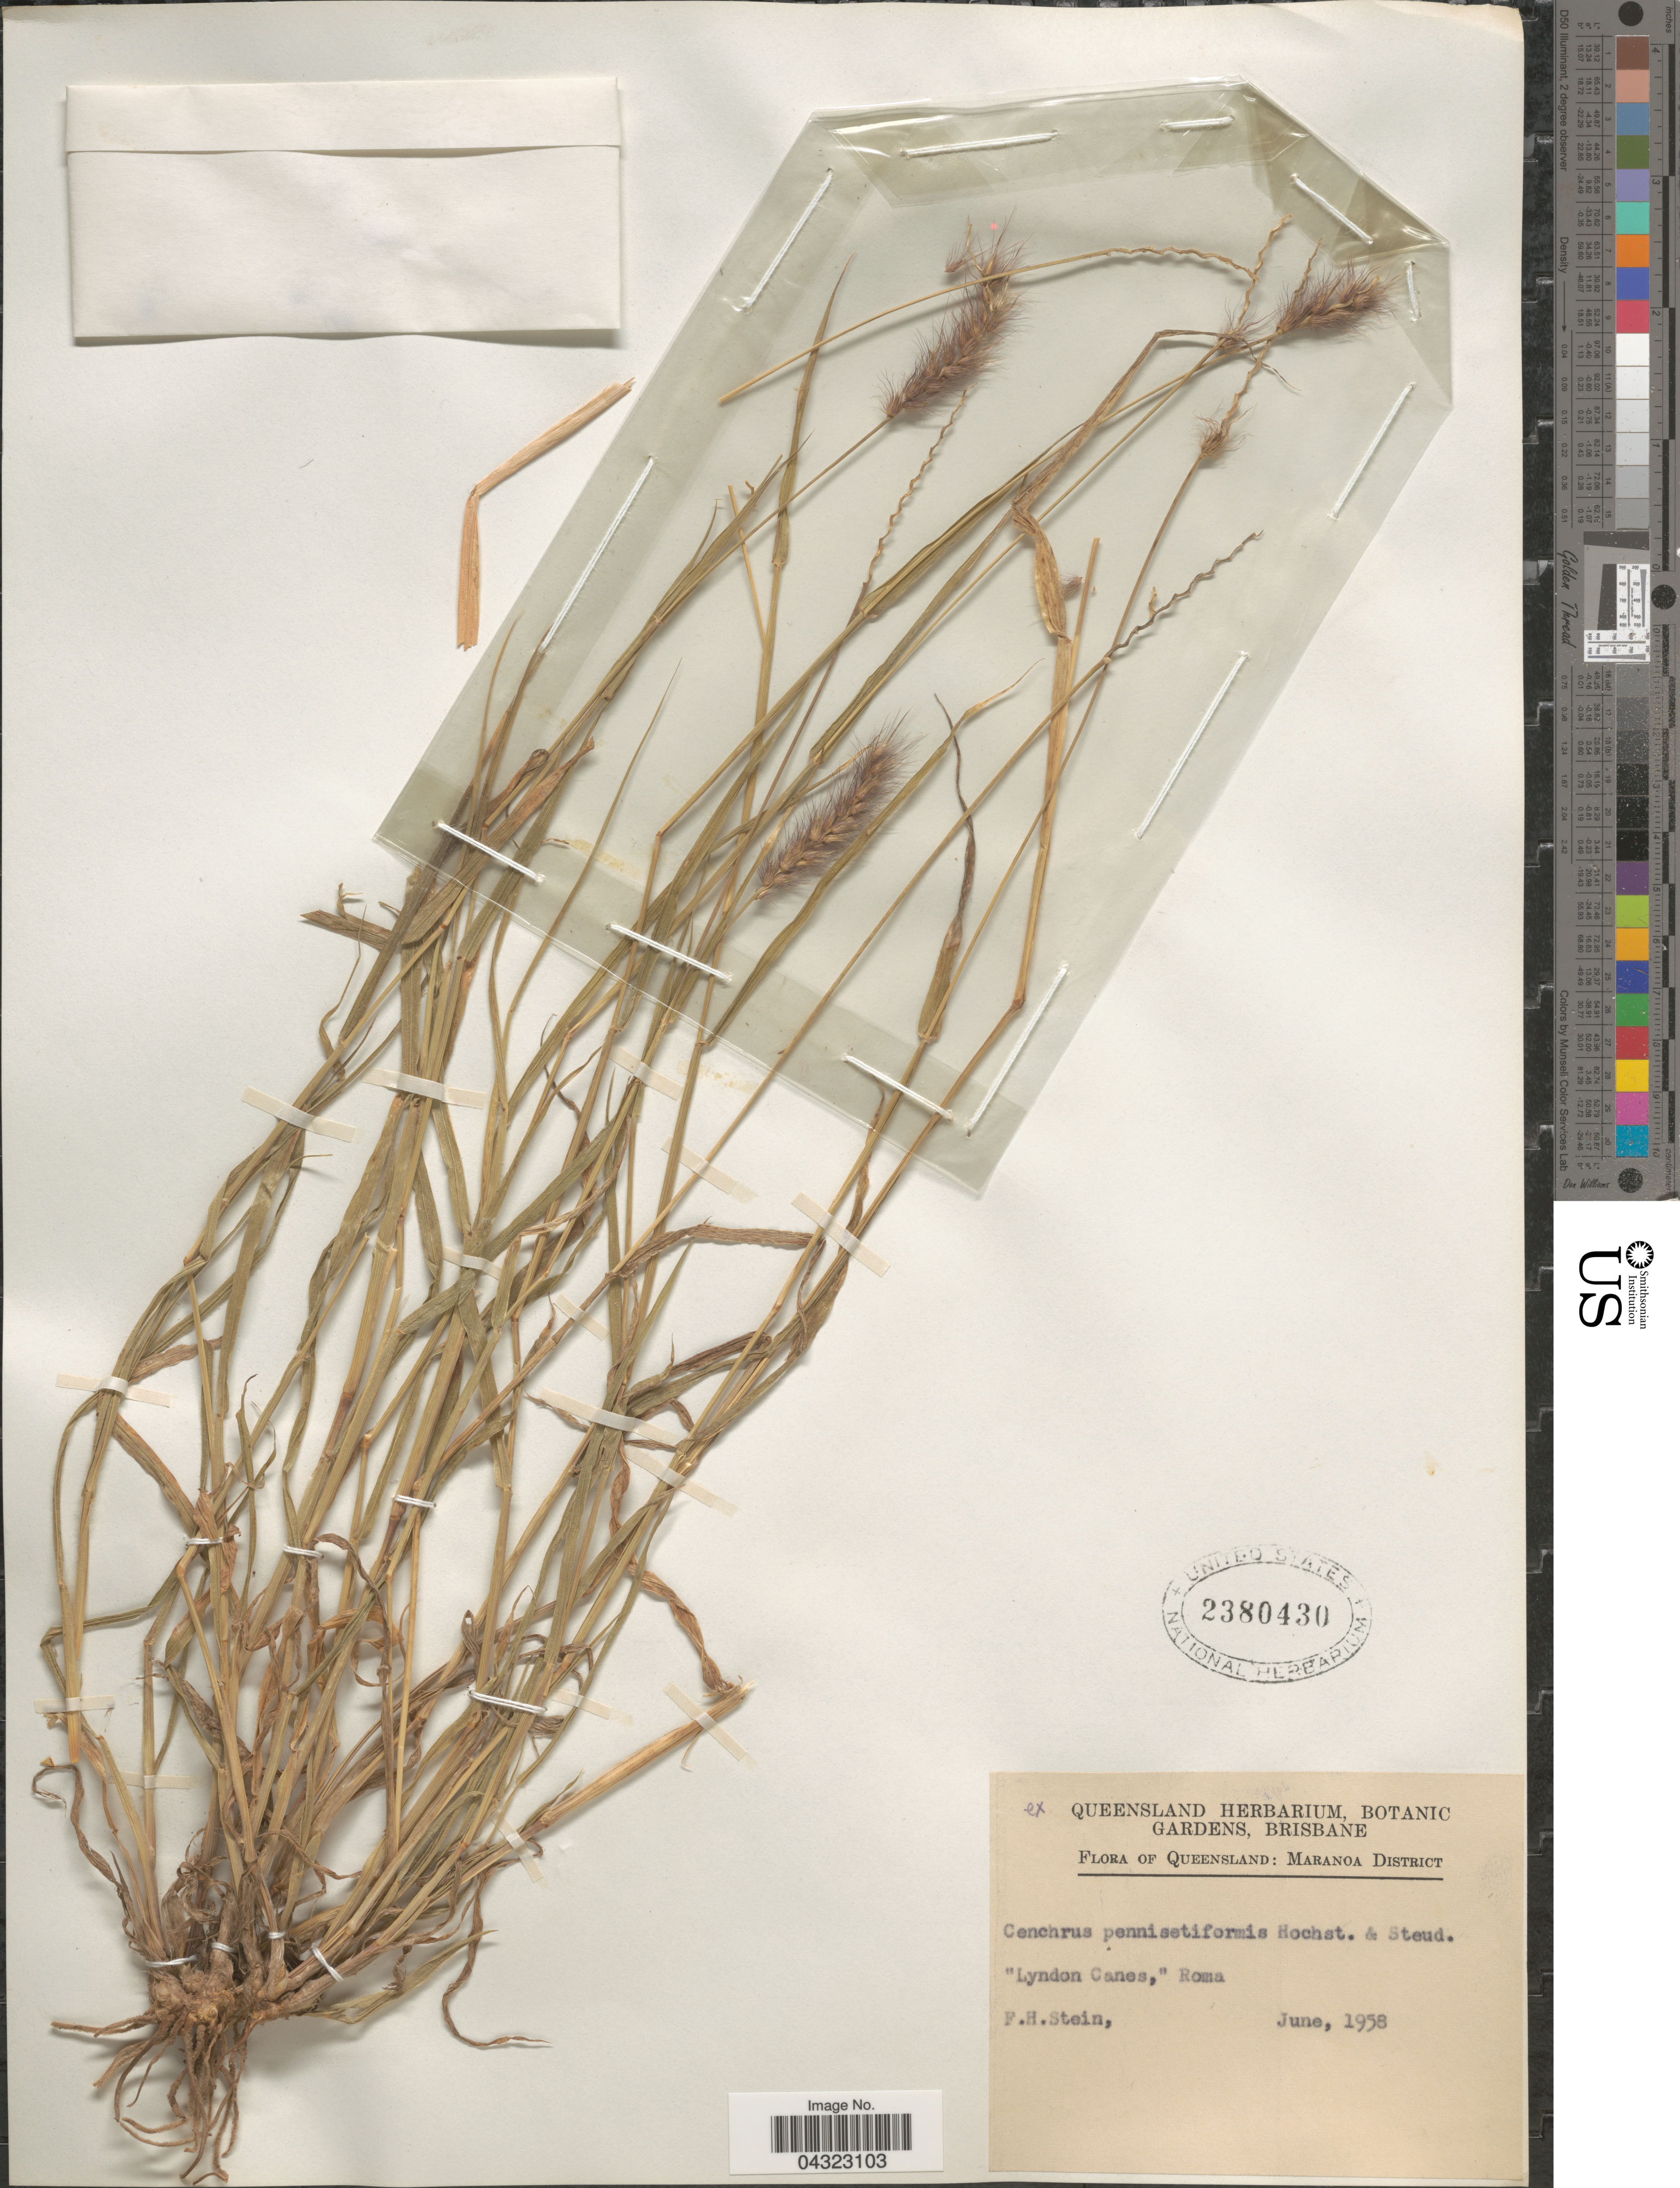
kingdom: Plantae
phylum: Tracheophyta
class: Liliopsida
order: Poales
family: Poaceae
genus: Cenchrus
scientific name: Cenchrus pennisetiformis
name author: Hochst. & Steud. ex Steud.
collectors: F. Stein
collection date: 1958-06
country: Australia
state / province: Queensland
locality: Maranoa District. "Lyndon Canes," Roma.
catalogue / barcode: US 2380430